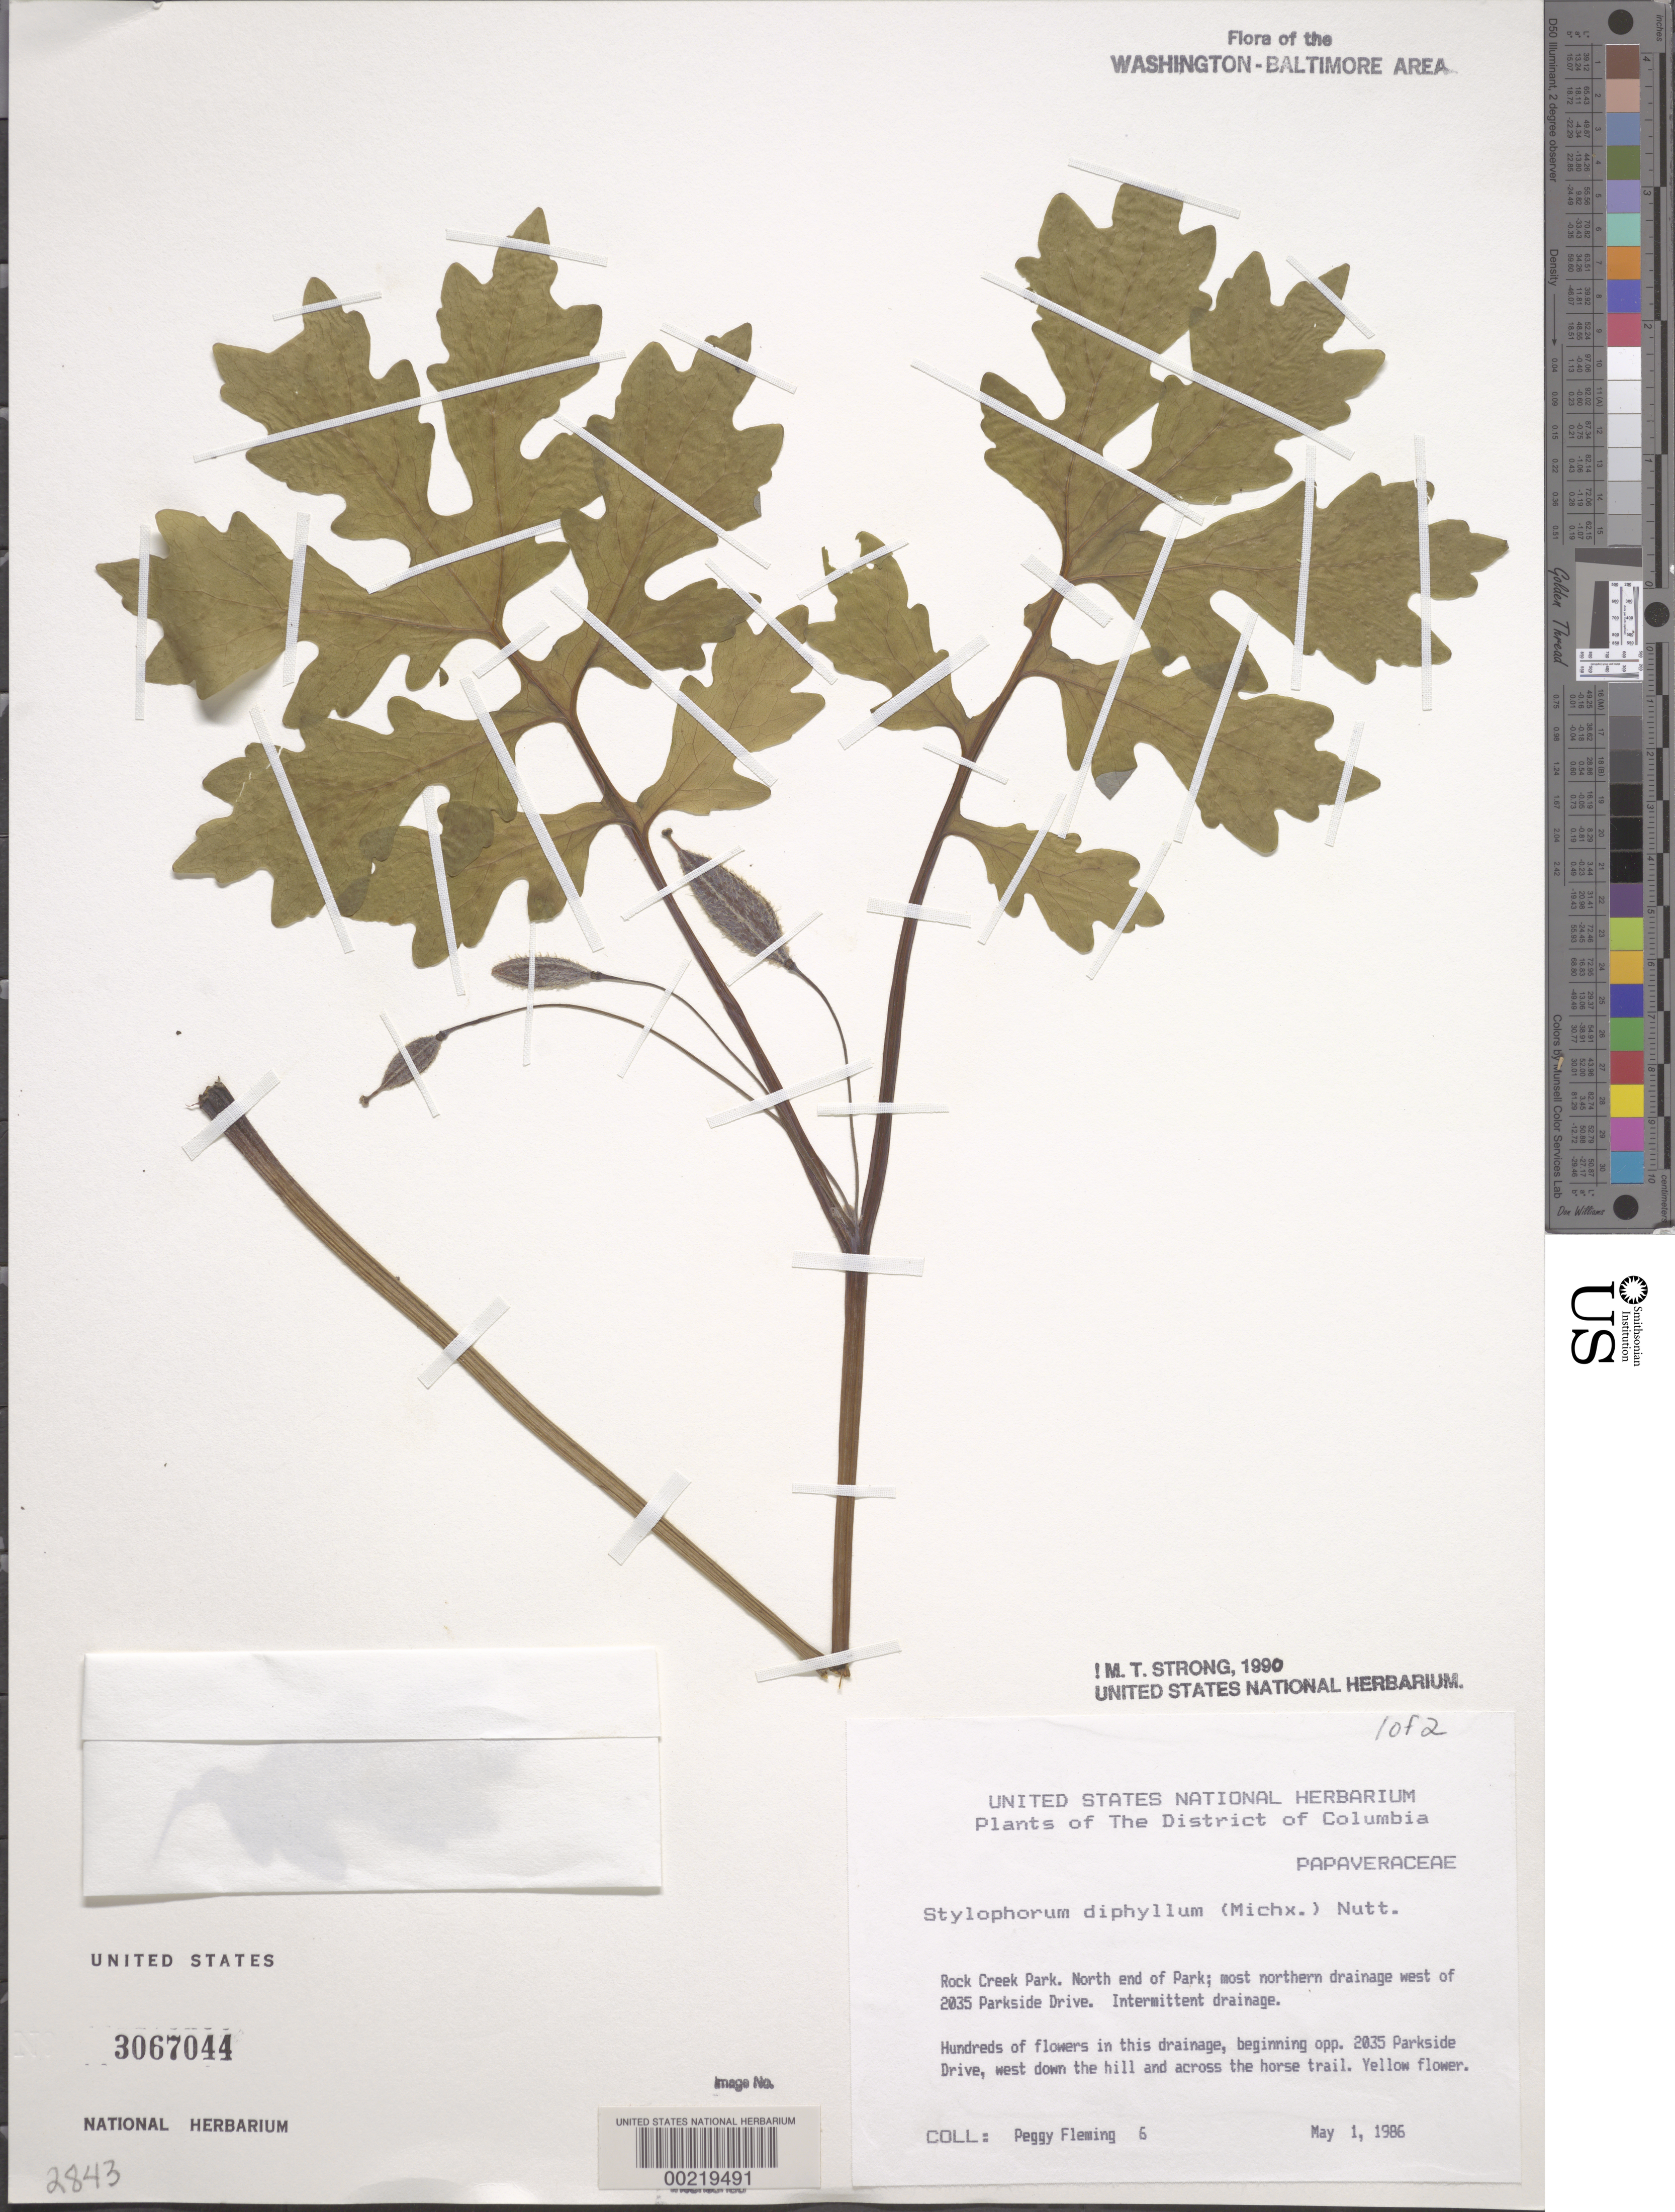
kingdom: Plantae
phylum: Tracheophyta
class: Magnoliopsida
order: Ranunculales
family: Papaveraceae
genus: Stylophorum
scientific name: Stylophorum diphyllum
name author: (Michx.) Nutt.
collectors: P. Fleming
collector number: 6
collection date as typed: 01 May 1986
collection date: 1986-05-01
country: United States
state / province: District of Columbia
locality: Of 2035 Parkside Drive.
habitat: Intermittent drainage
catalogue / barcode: US 3067044